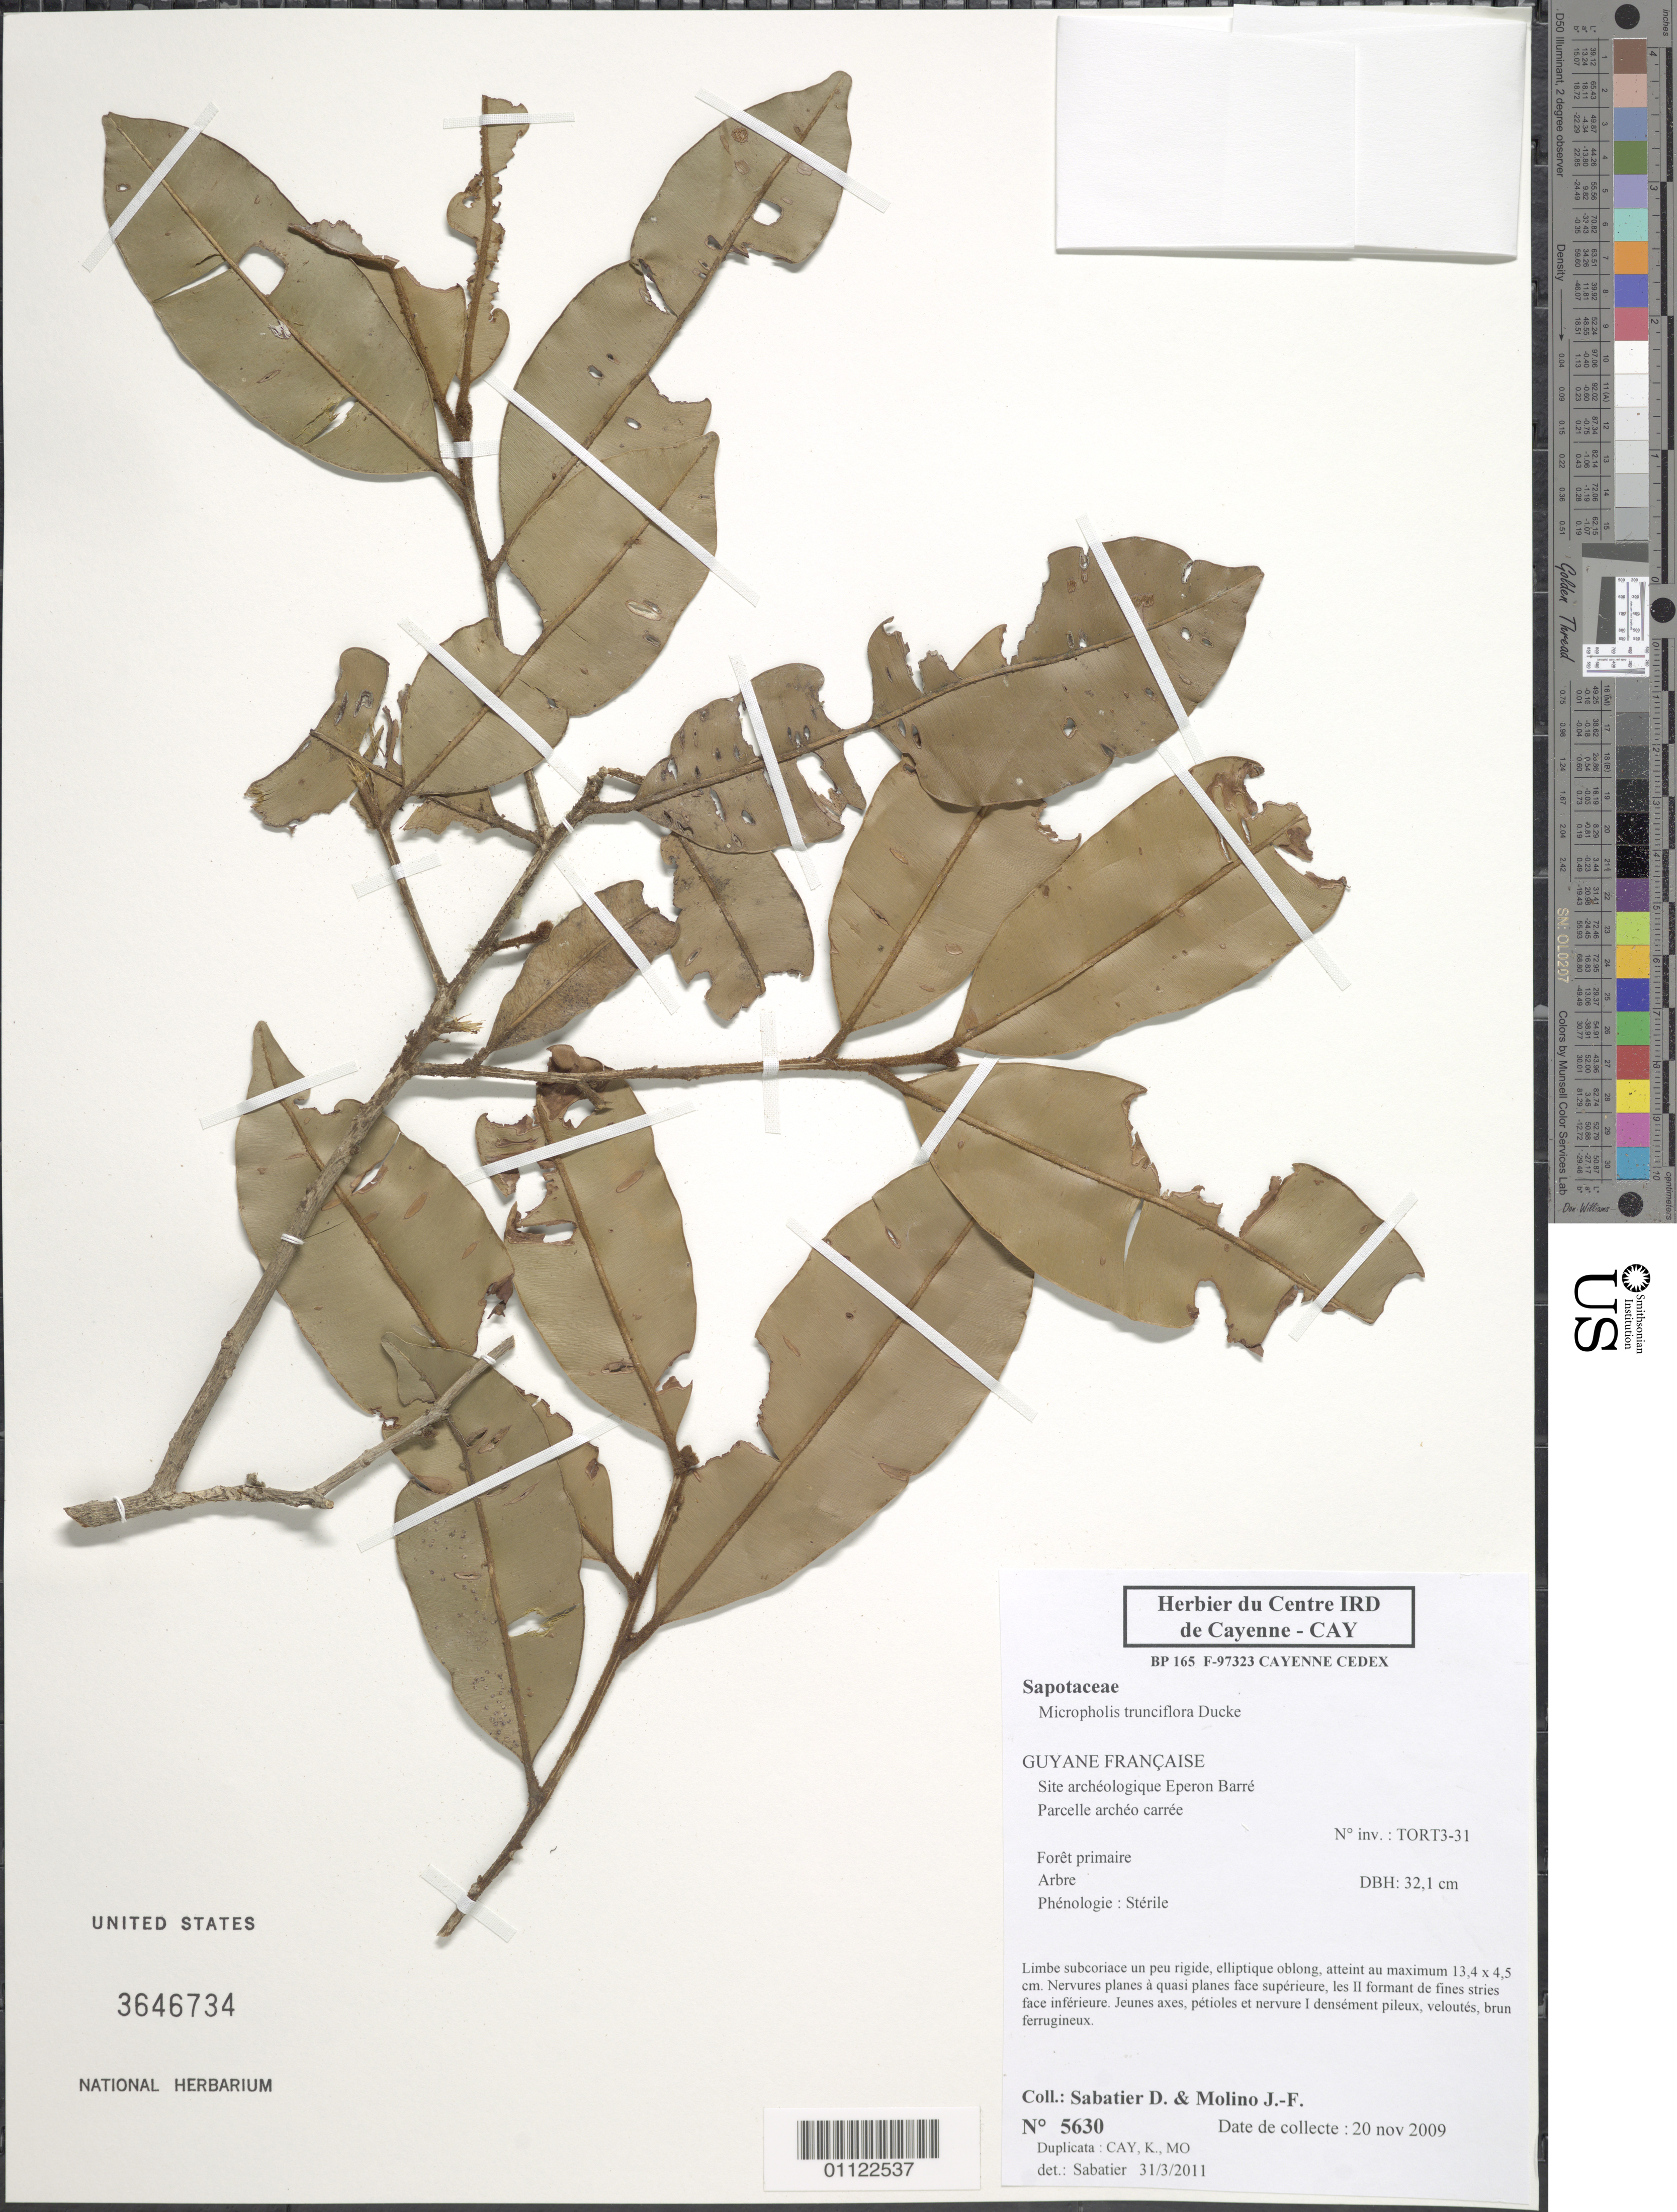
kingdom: Plantae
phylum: Tracheophyta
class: Magnoliopsida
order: Ericales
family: Sapotaceae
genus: Micropholis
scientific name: Micropholis trunciflora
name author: Ducke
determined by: Sabatier, D.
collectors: D. Sabatier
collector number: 5630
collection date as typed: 20-Nov-09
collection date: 2009-11-20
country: French Guiana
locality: Site archeologique Eperon Barré, parcelle archeo carrée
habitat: Foret primaire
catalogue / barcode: US 3646734